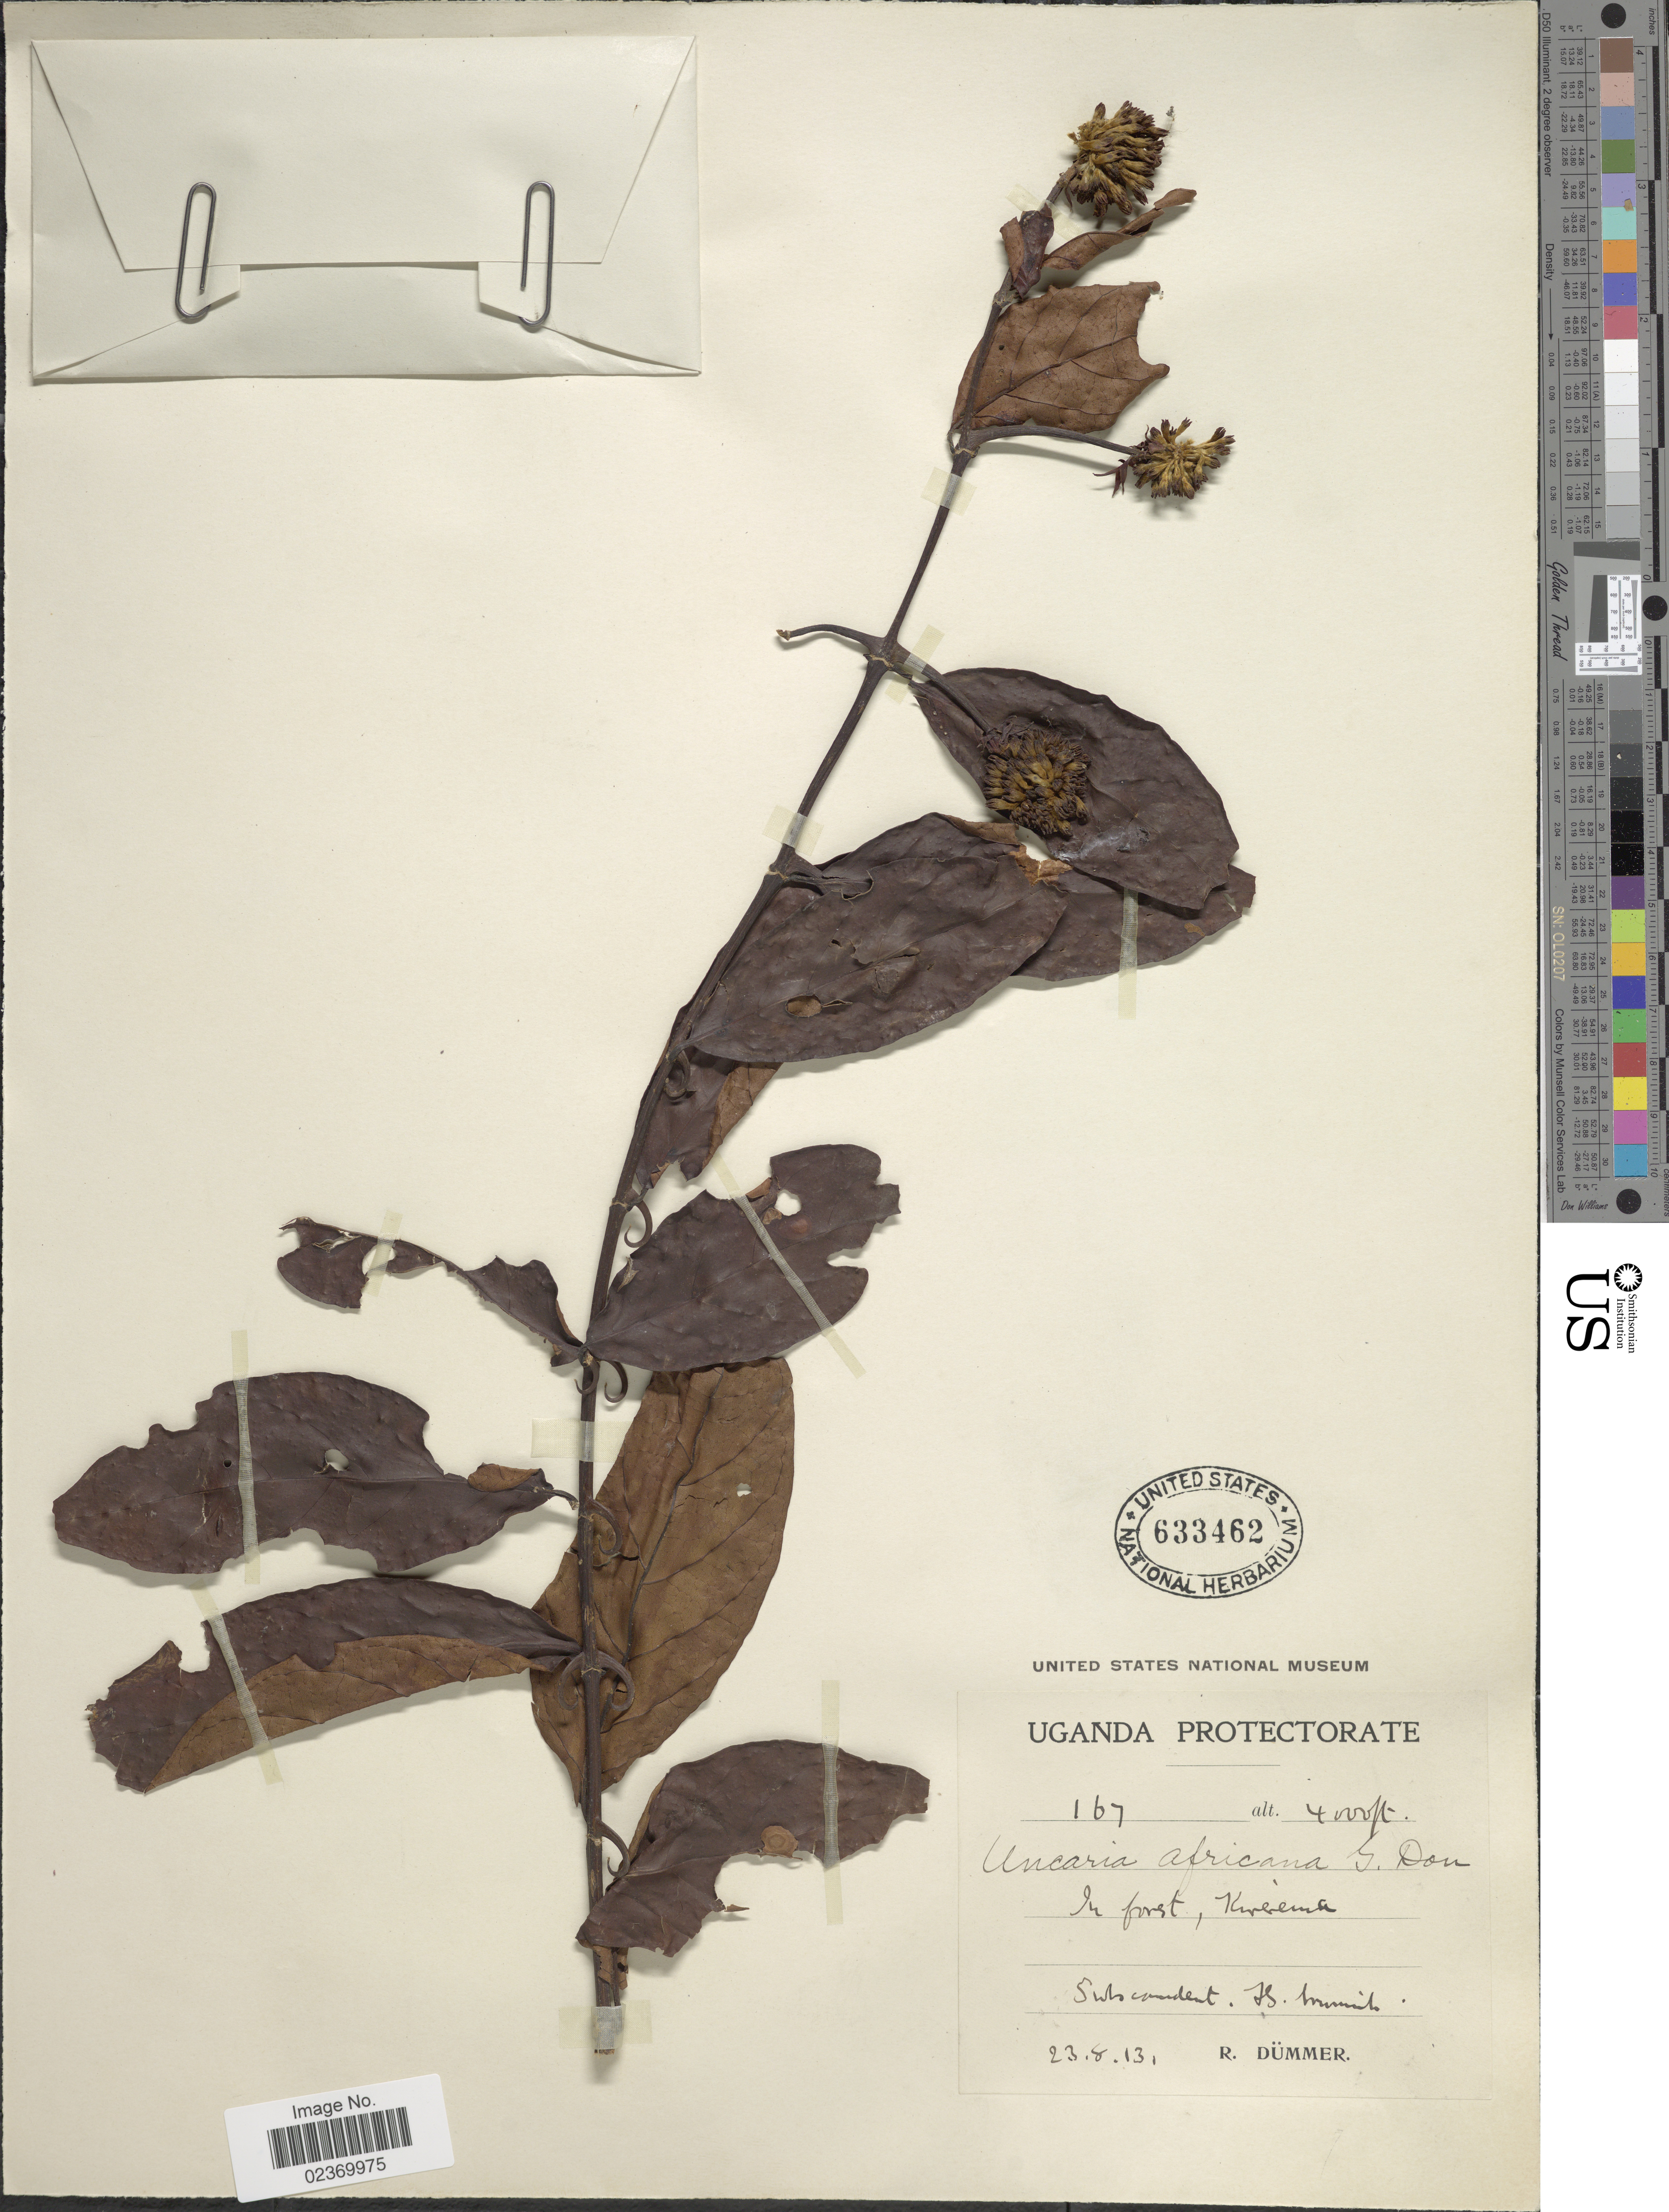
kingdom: Plantae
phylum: Tracheophyta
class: Magnoliopsida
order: Gentianales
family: Rubiaceae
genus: Uncaria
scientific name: Uncaria africana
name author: G. Don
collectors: R. A. Dümmer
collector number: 167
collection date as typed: Transcribed d/m/y: 23/8/13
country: Uganda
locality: Uganda Protectorate, In forest, Kirerema.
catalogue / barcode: US 633462